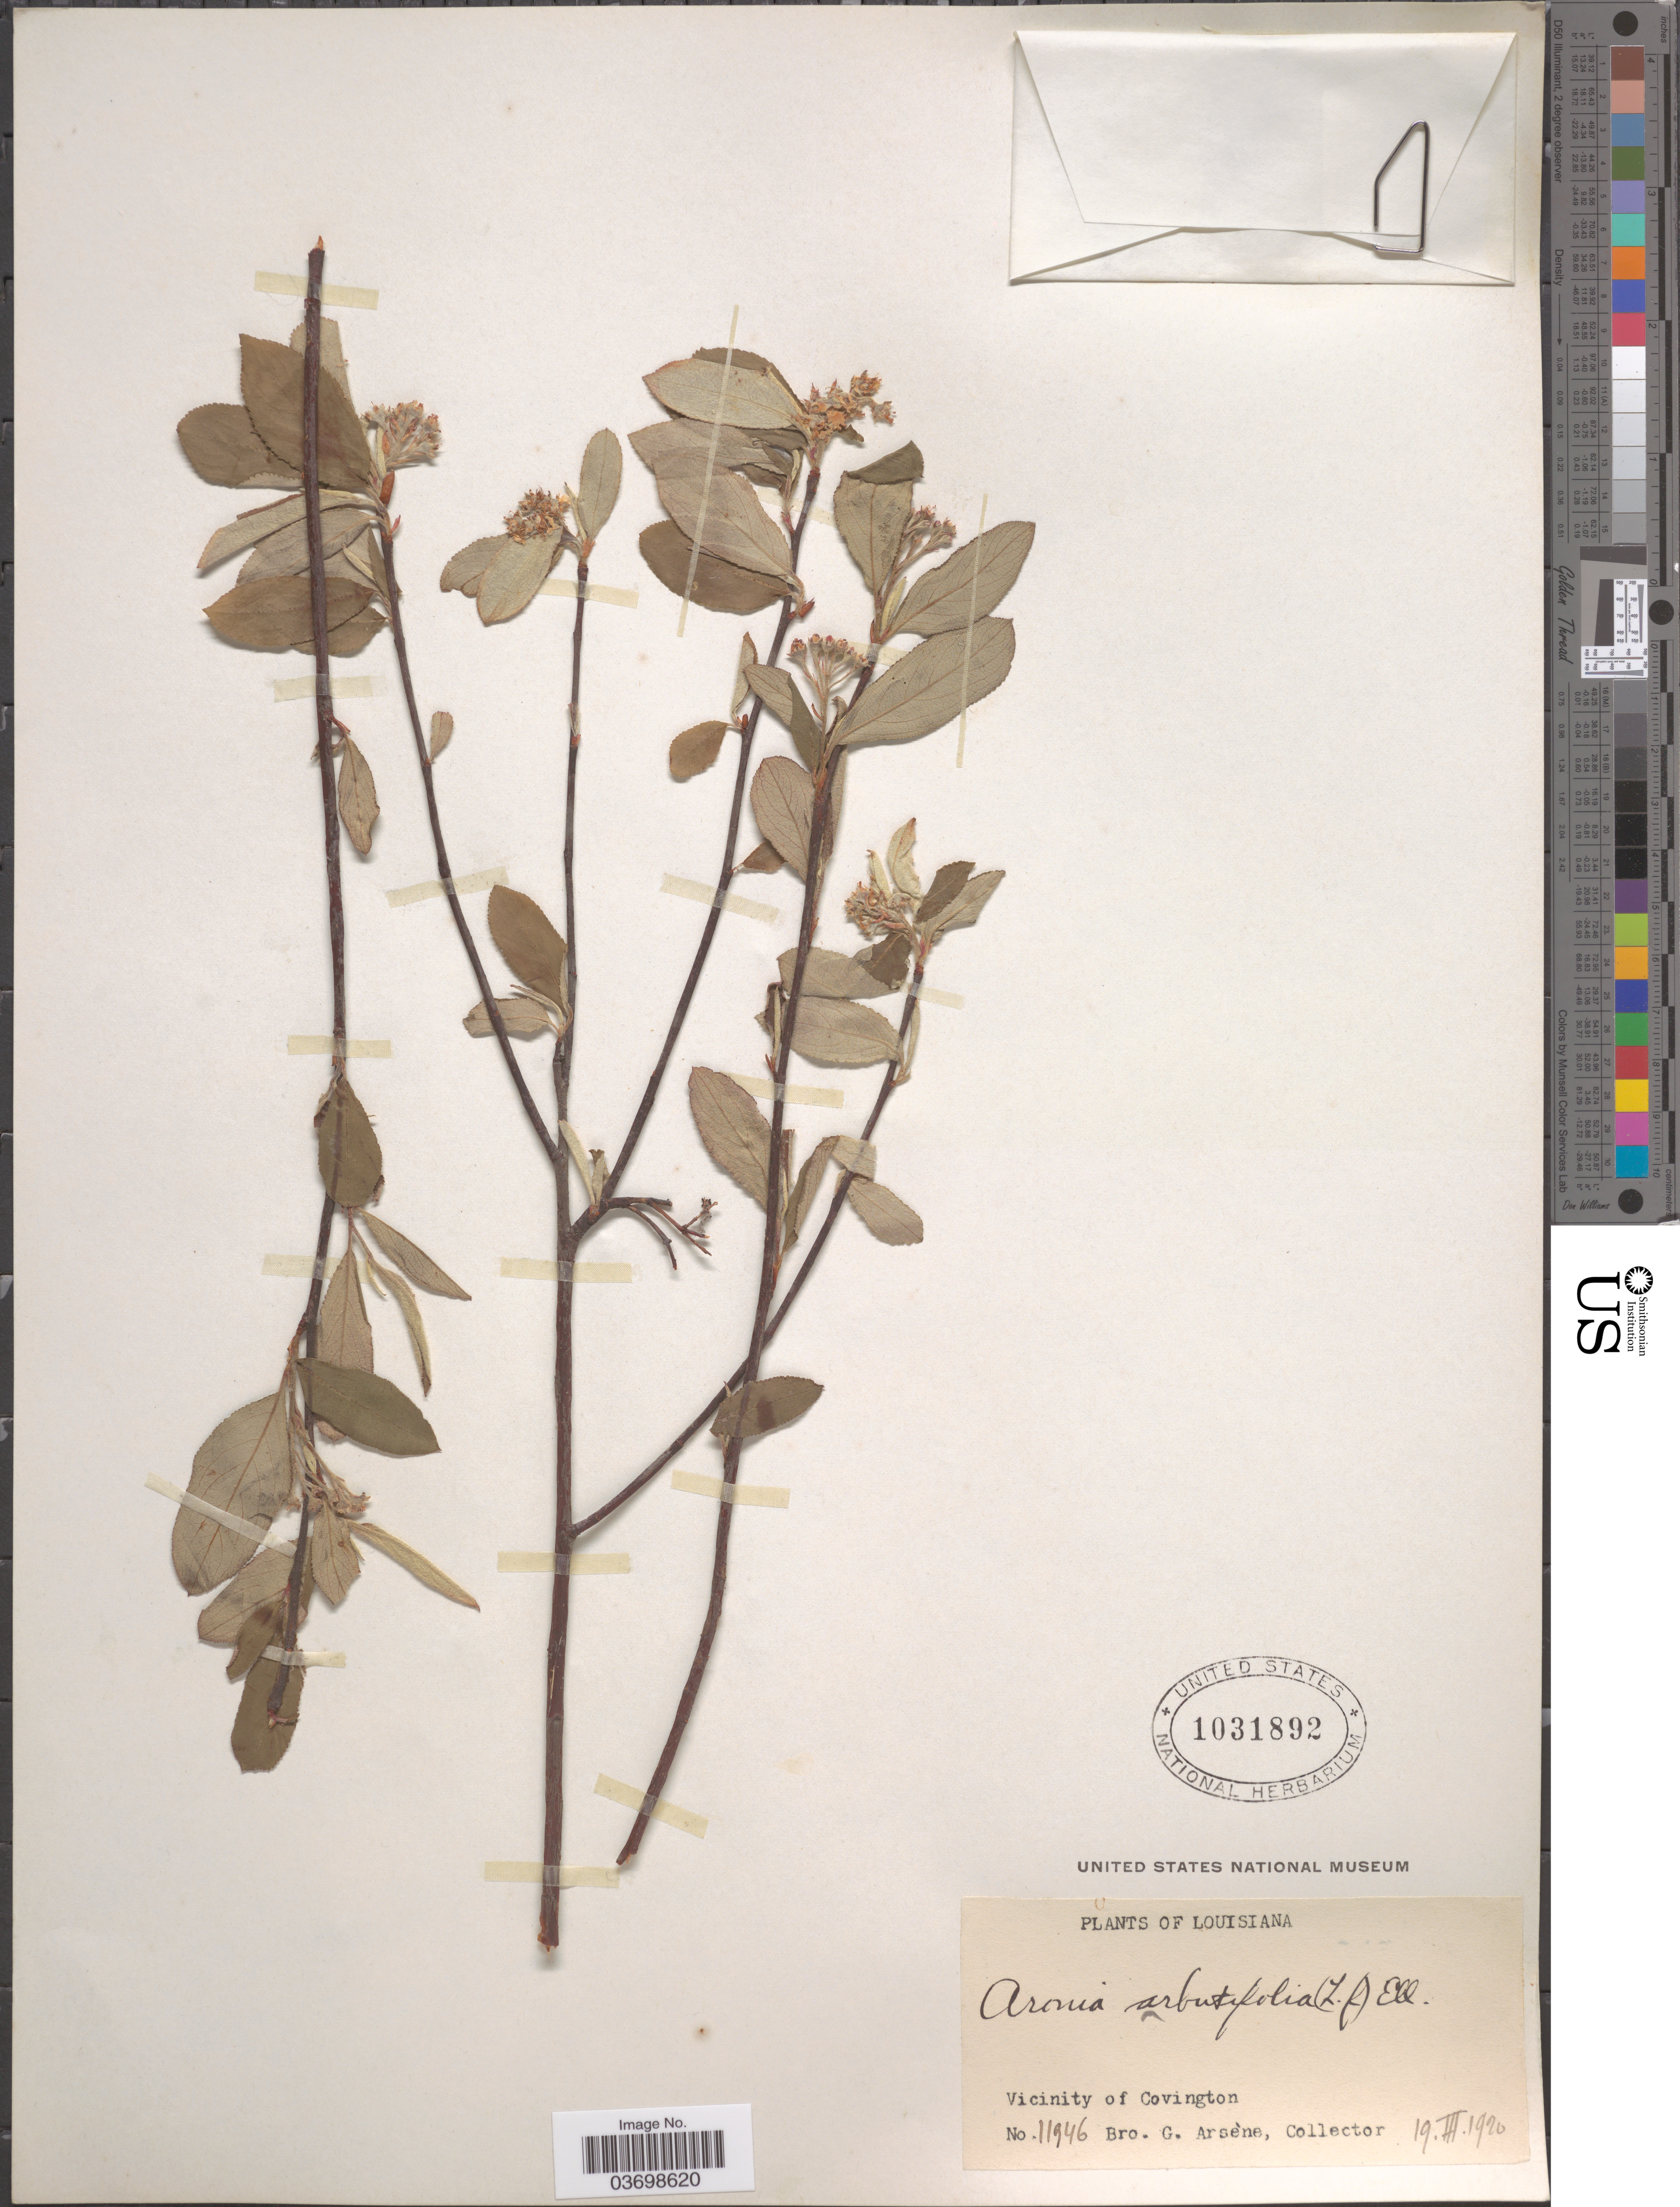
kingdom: Plantae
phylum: Tracheophyta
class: Magnoliopsida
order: Rosales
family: Rosaceae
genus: Aronia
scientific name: Aronia arbutifolia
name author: (L.) Pers.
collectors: Bro. G. Arsène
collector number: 11946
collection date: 1920-03-19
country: United States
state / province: Louisiana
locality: Vicinity of Covington.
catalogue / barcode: US 1031892